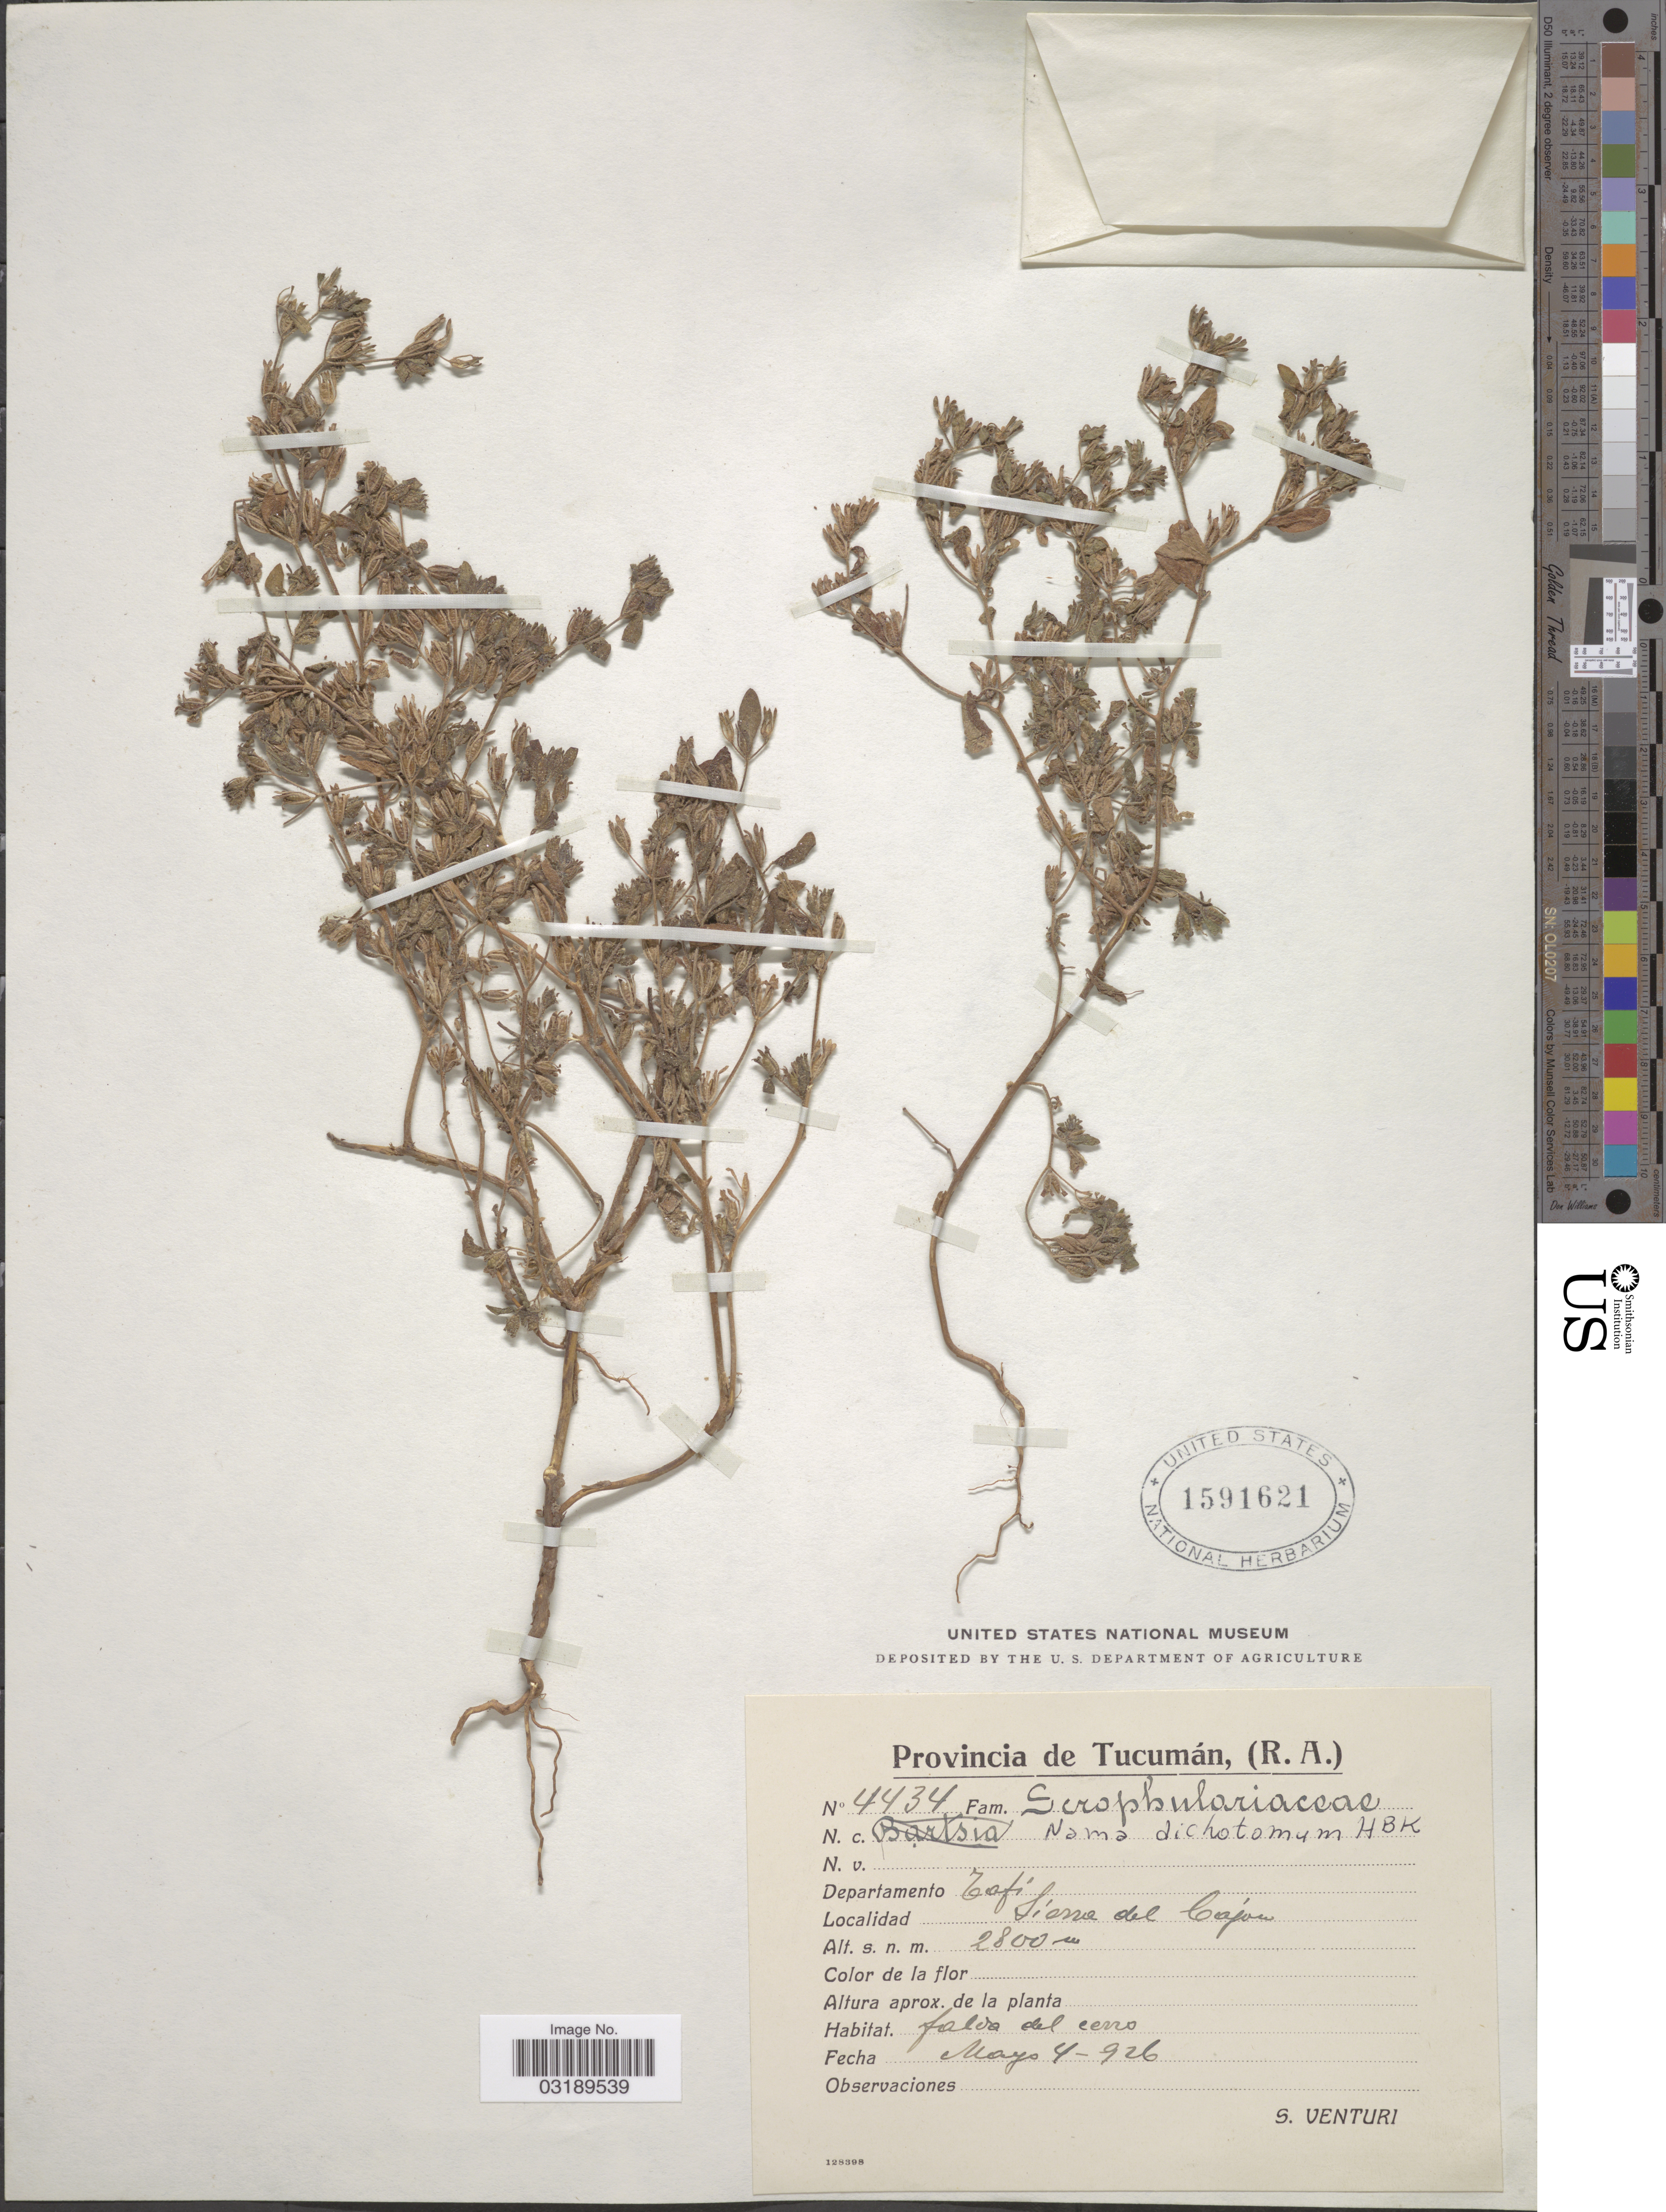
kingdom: Plantae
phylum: Tracheophyta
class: Magnoliopsida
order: Boraginales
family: Namaceae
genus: Nama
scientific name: Nama dichotoma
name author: (Ruiz & Pav.) Choisy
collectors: S. Venturi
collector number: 4434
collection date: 1926-05-04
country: Argentina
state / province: Tucuman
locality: Departamento Tafi. Sierra del Cajon.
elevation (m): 2800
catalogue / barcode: US 1591621